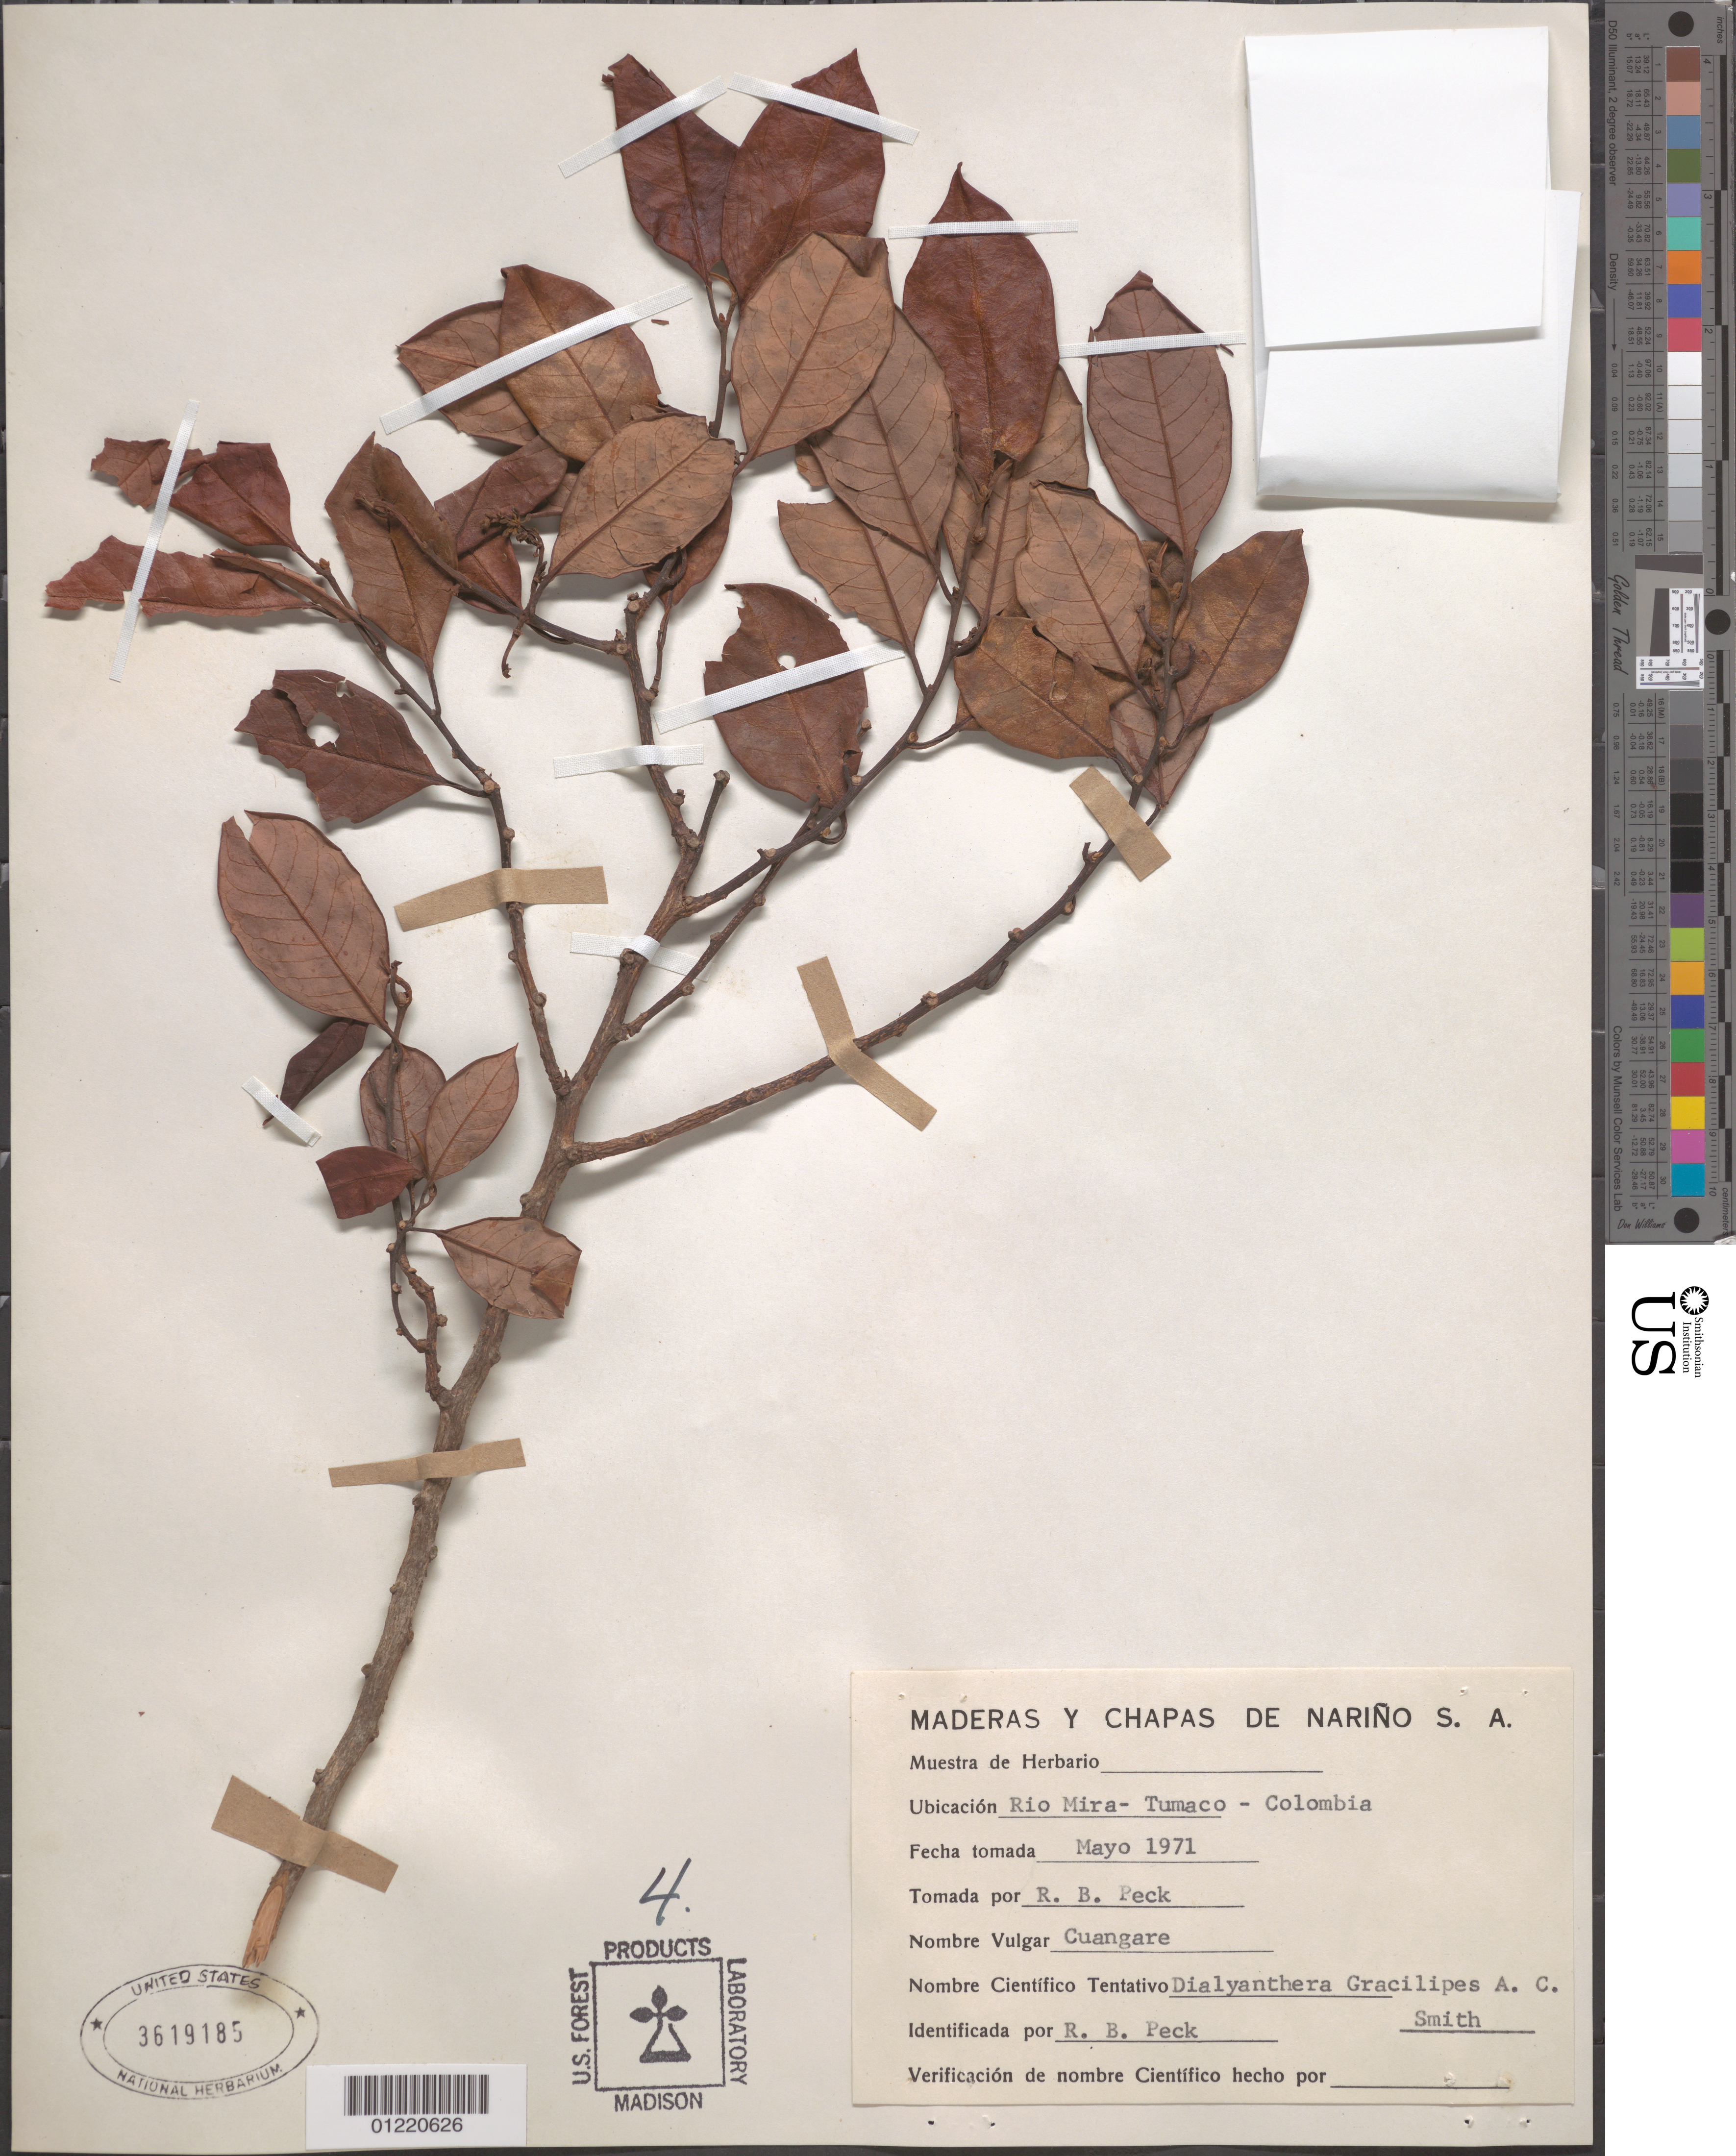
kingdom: Plantae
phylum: Tracheophyta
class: Magnoliopsida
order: Magnoliales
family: Myristicaceae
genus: Otoba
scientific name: Otoba gracilipes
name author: (A.C. Sm.) A.H. Gentry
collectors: R. Peck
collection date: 1971-05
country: Colombia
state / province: Nariño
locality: Rio Mira; Tumaco.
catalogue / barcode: US 3619185